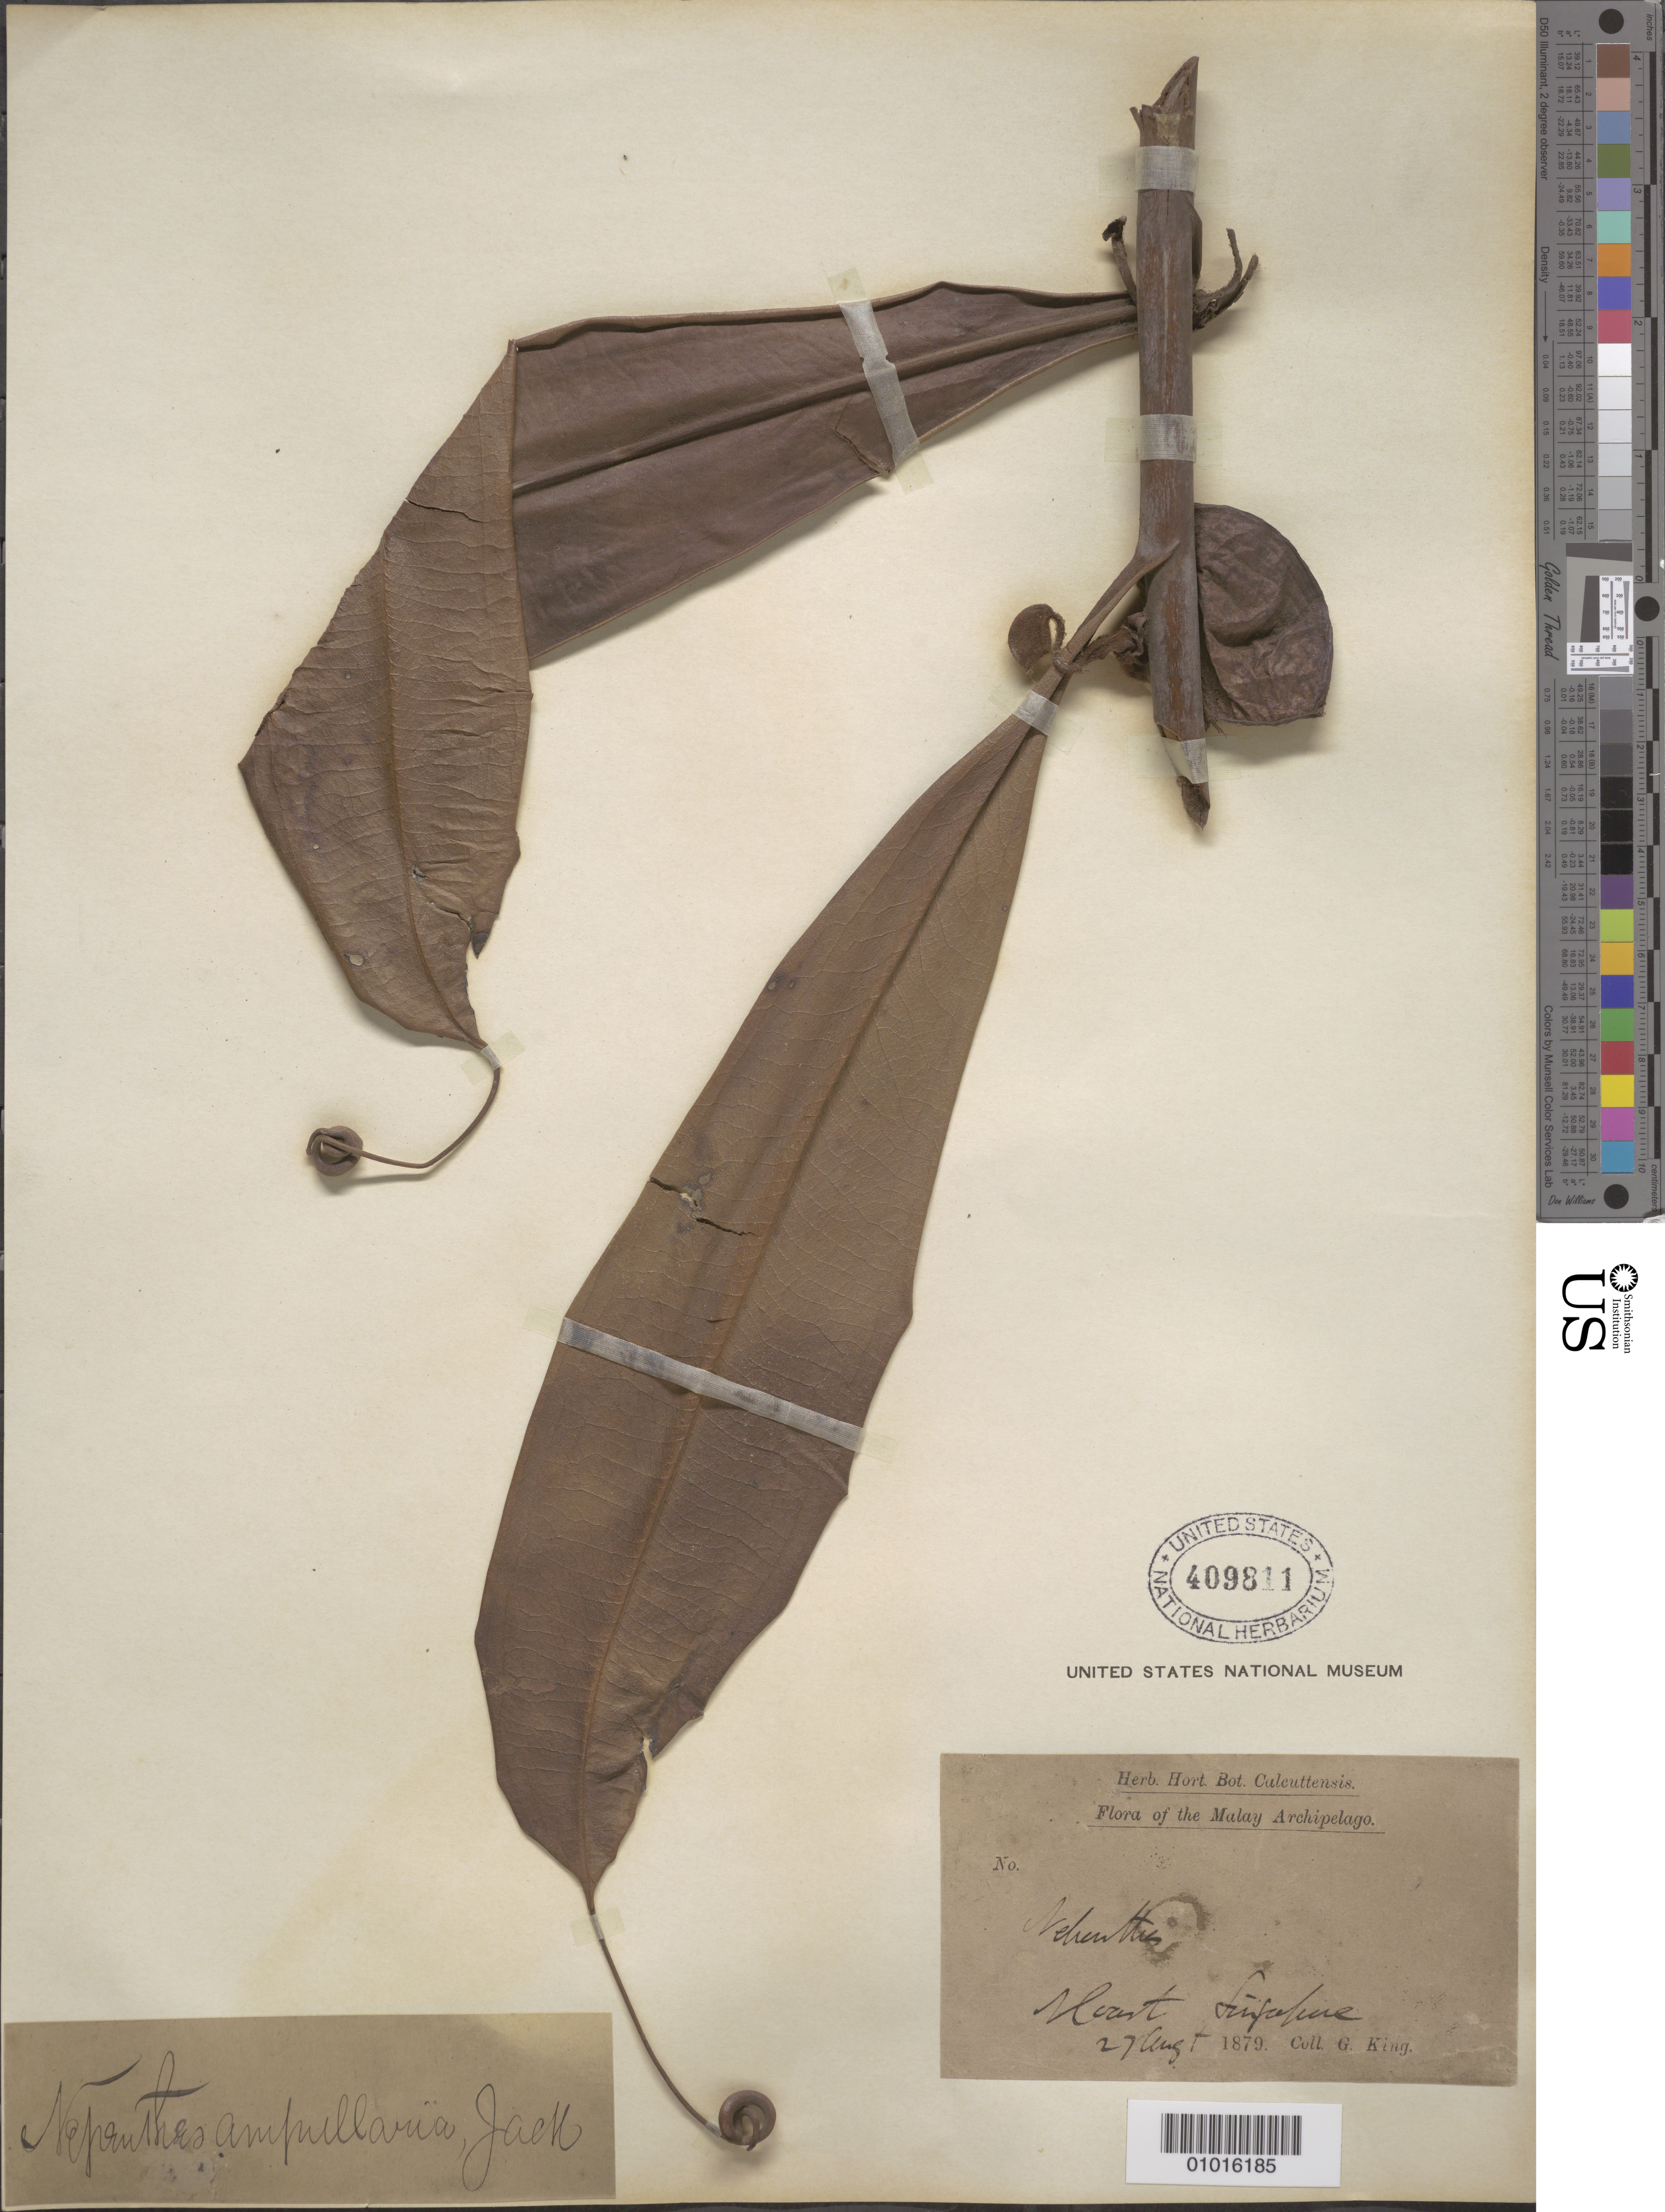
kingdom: Plantae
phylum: Tracheophyta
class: Magnoliopsida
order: Caryophyllales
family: Nepenthaceae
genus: Nepenthes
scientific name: Nepenthes ampullaria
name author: Jack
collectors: G. King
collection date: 1879-08-27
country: Singapore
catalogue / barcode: US 409811